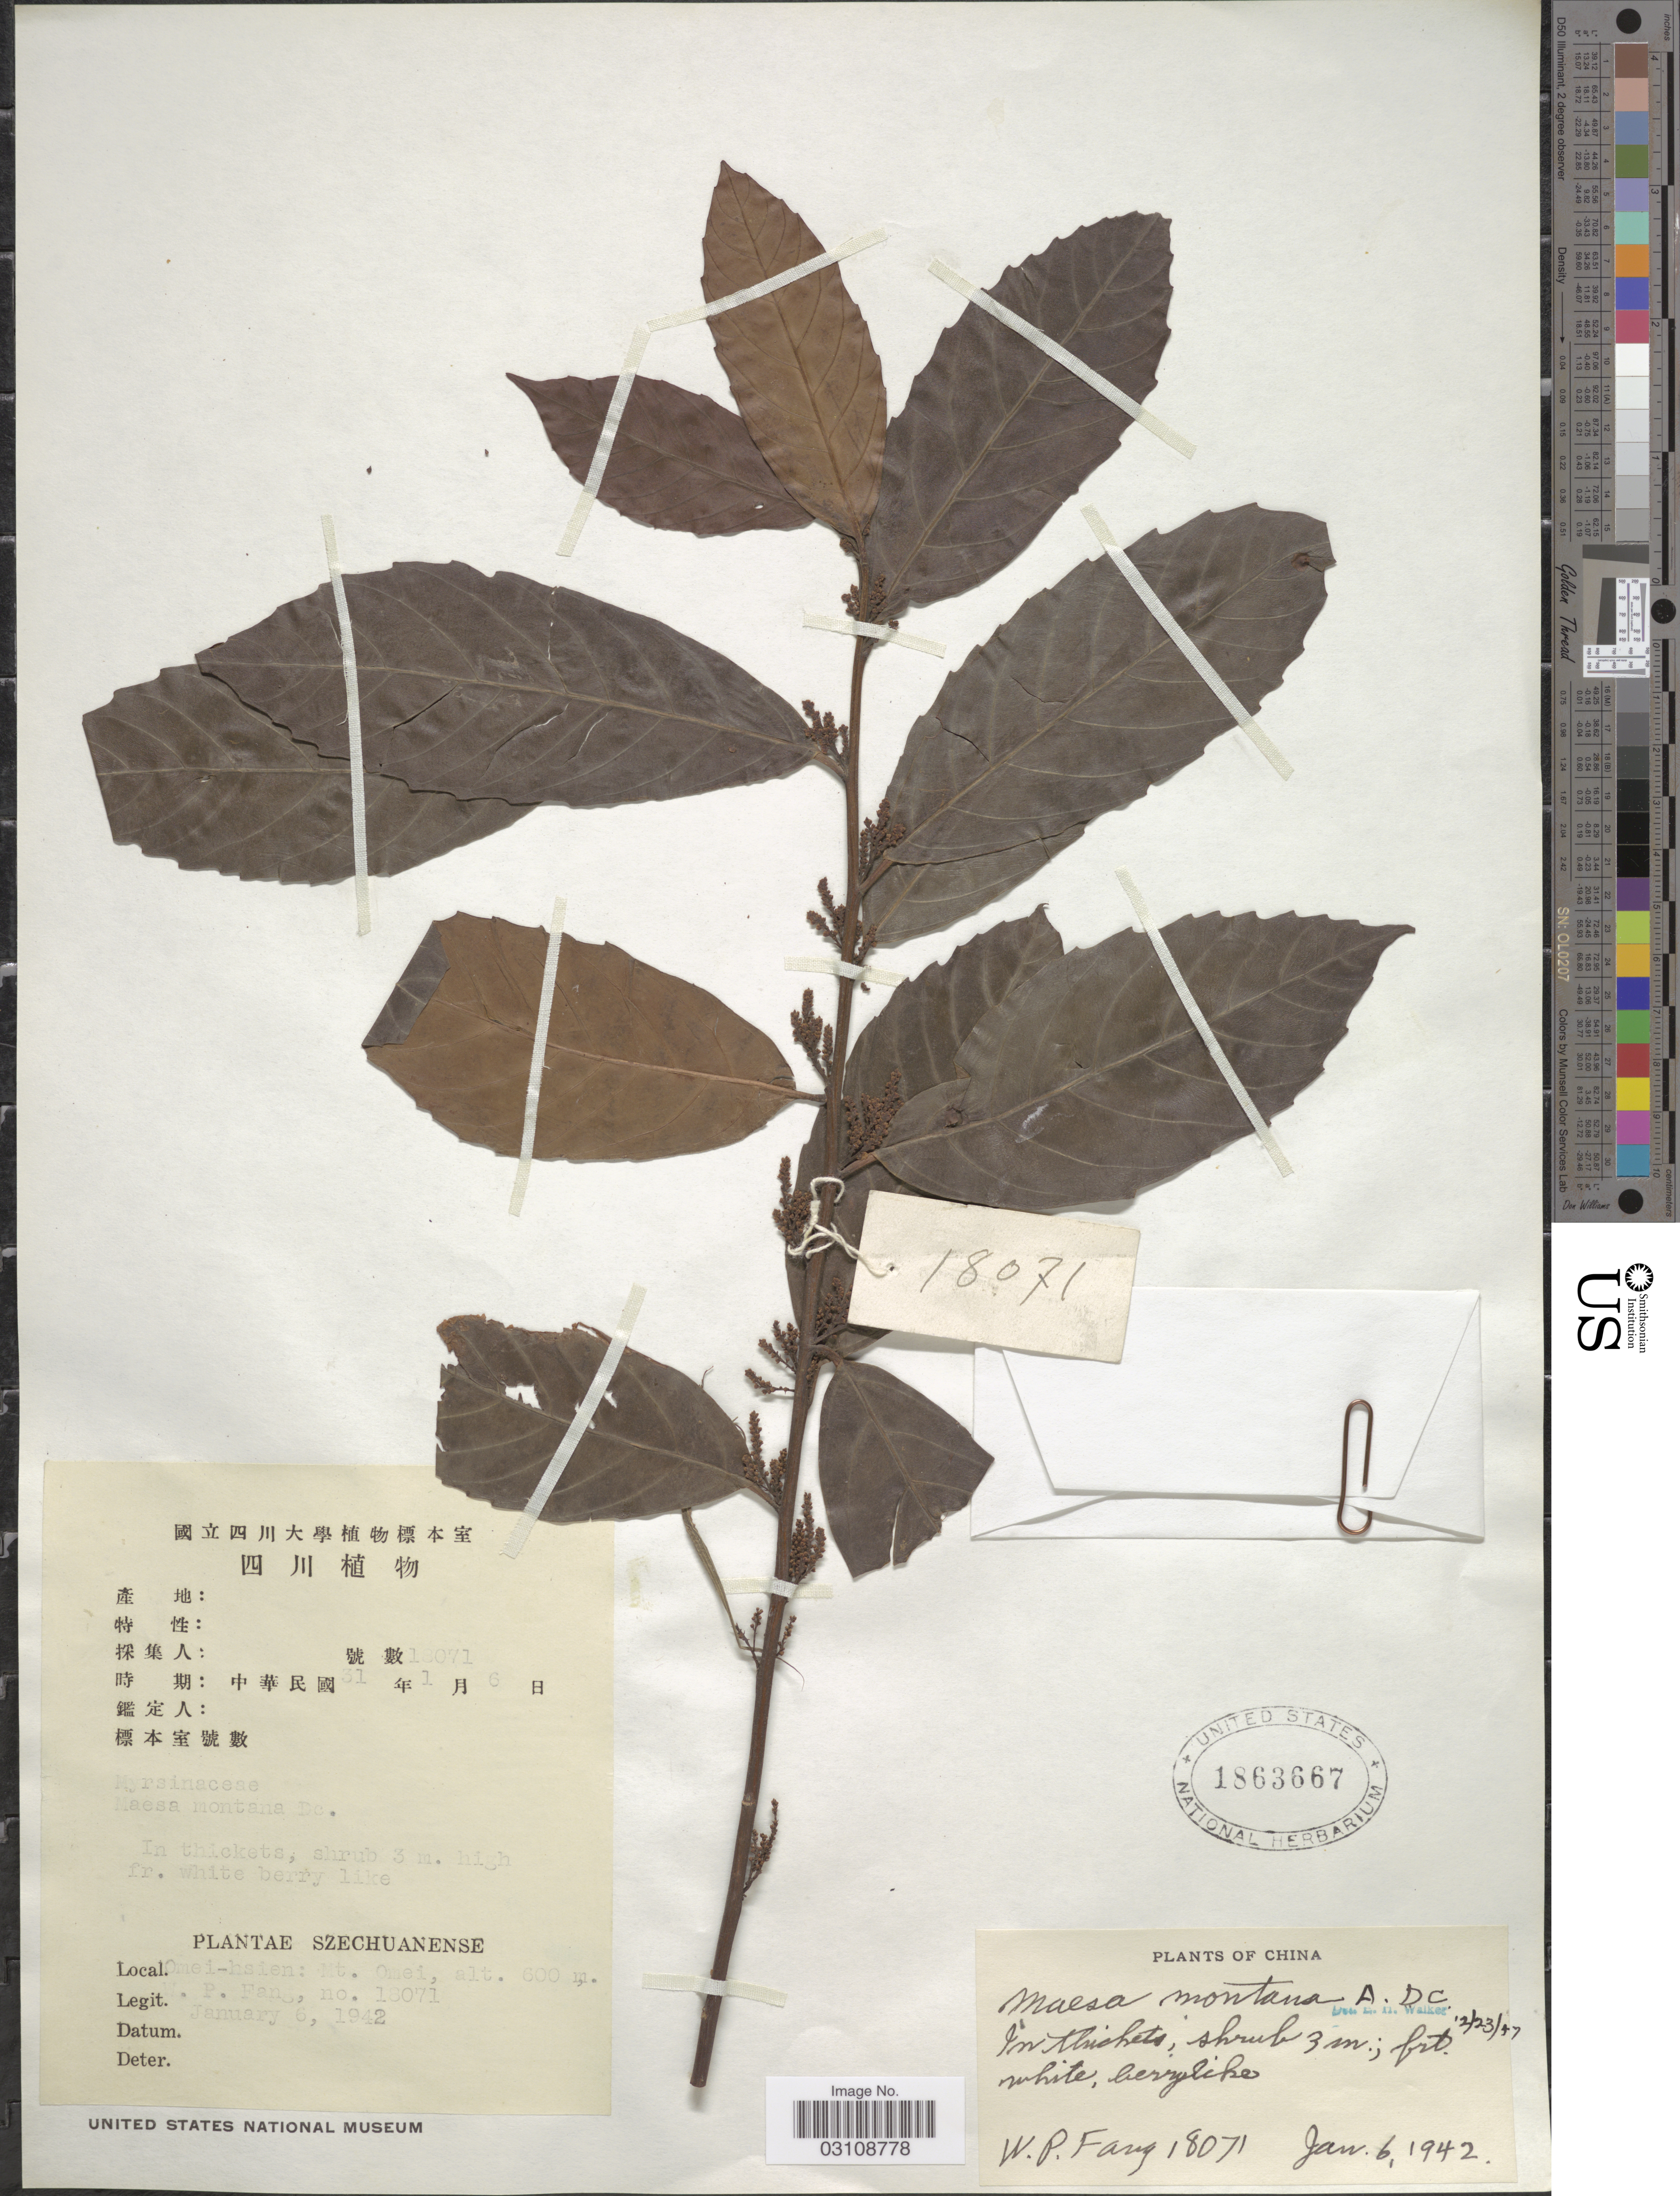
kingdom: Plantae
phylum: Tracheophyta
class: Magnoliopsida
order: Ericales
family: Primulaceae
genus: Maesa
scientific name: Maesa montana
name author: A. DC.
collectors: W. P. Fang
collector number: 18071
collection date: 1942-01-06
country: China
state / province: Sichuan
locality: Szechuanense, Omei-hsien: Mt. Omei.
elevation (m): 600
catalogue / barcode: US 1863667